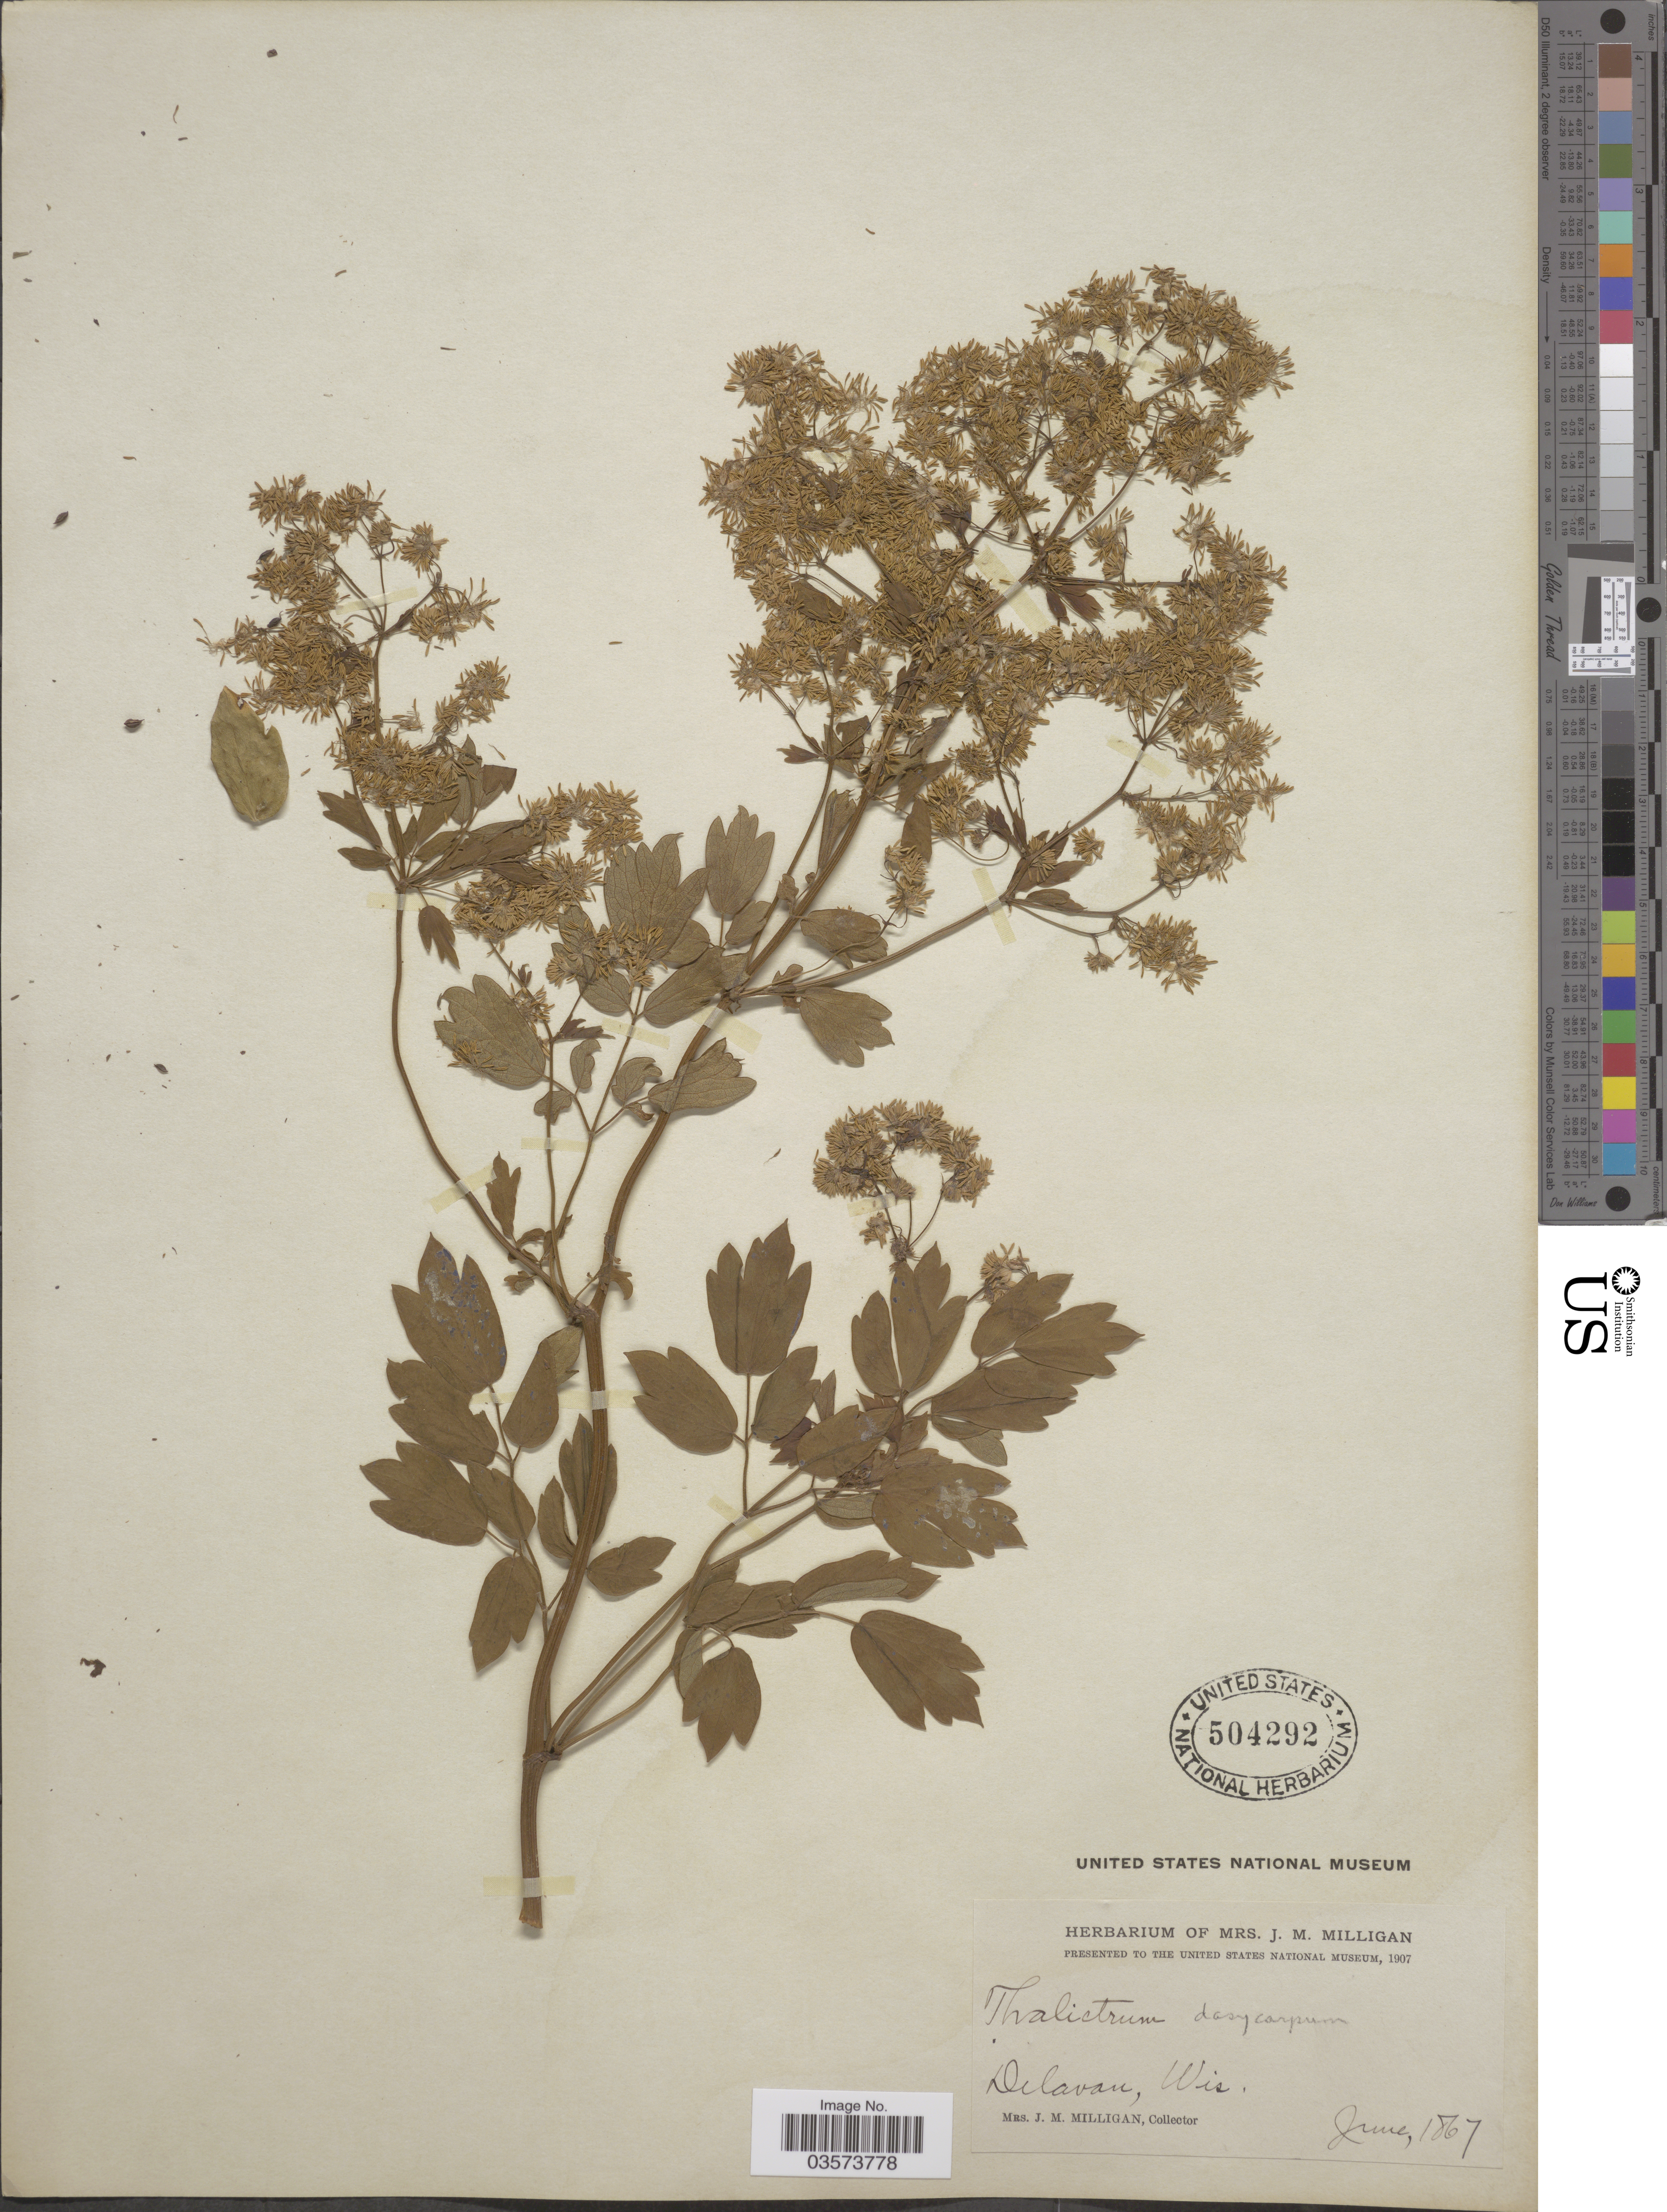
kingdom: Plantae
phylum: Tracheophyta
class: Magnoliopsida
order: Ranunculales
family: Ranunculaceae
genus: Thalictrum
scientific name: Thalictrum dasycarpum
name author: Fisch. & Avé-Lall.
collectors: J. Milligan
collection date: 1867-06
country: United States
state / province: Wisconsin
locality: Delavan.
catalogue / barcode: US 504292